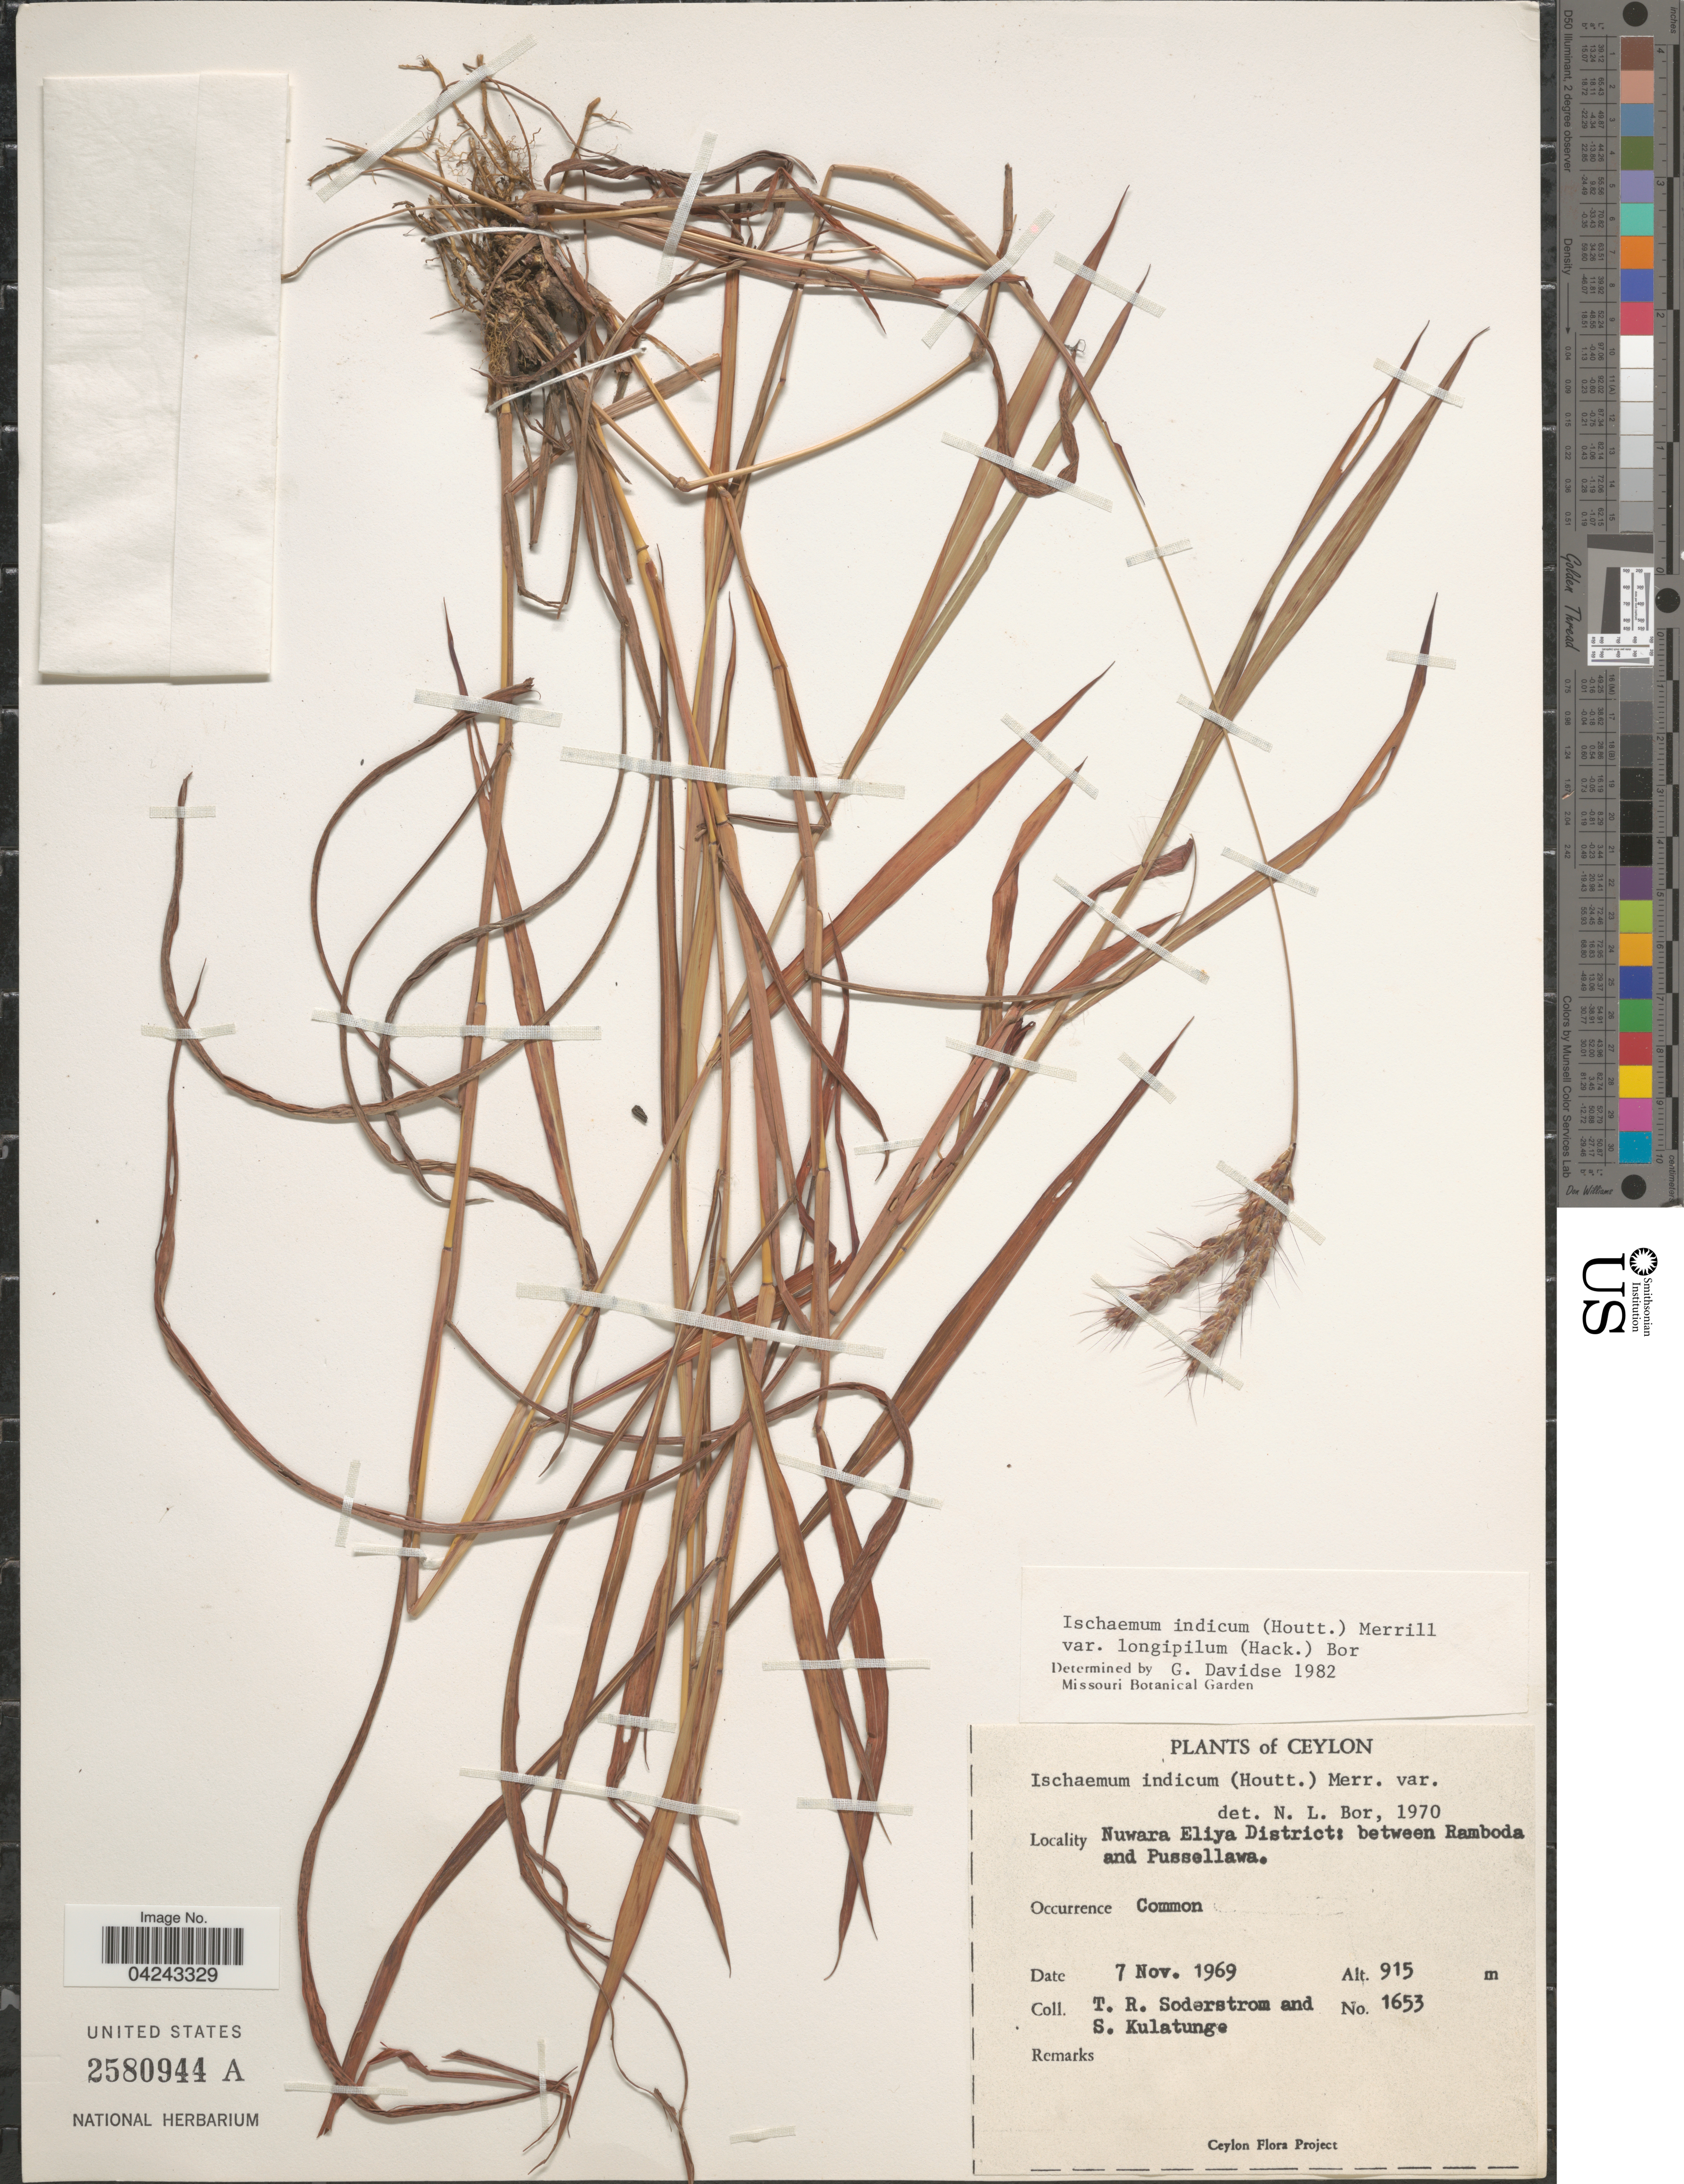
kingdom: Plantae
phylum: Tracheophyta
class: Liliopsida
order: Poales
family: Poaceae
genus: Ischaemum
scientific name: Ischaemum ciliare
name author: Retz.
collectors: T. R. Soderstrom & S. Kulatunge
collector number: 1653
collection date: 1969-11-07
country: Sri Lanka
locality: Ceylon. Nuwara Eliya District: between Ramboda and Pussellawa.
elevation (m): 915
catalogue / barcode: US 2580944A